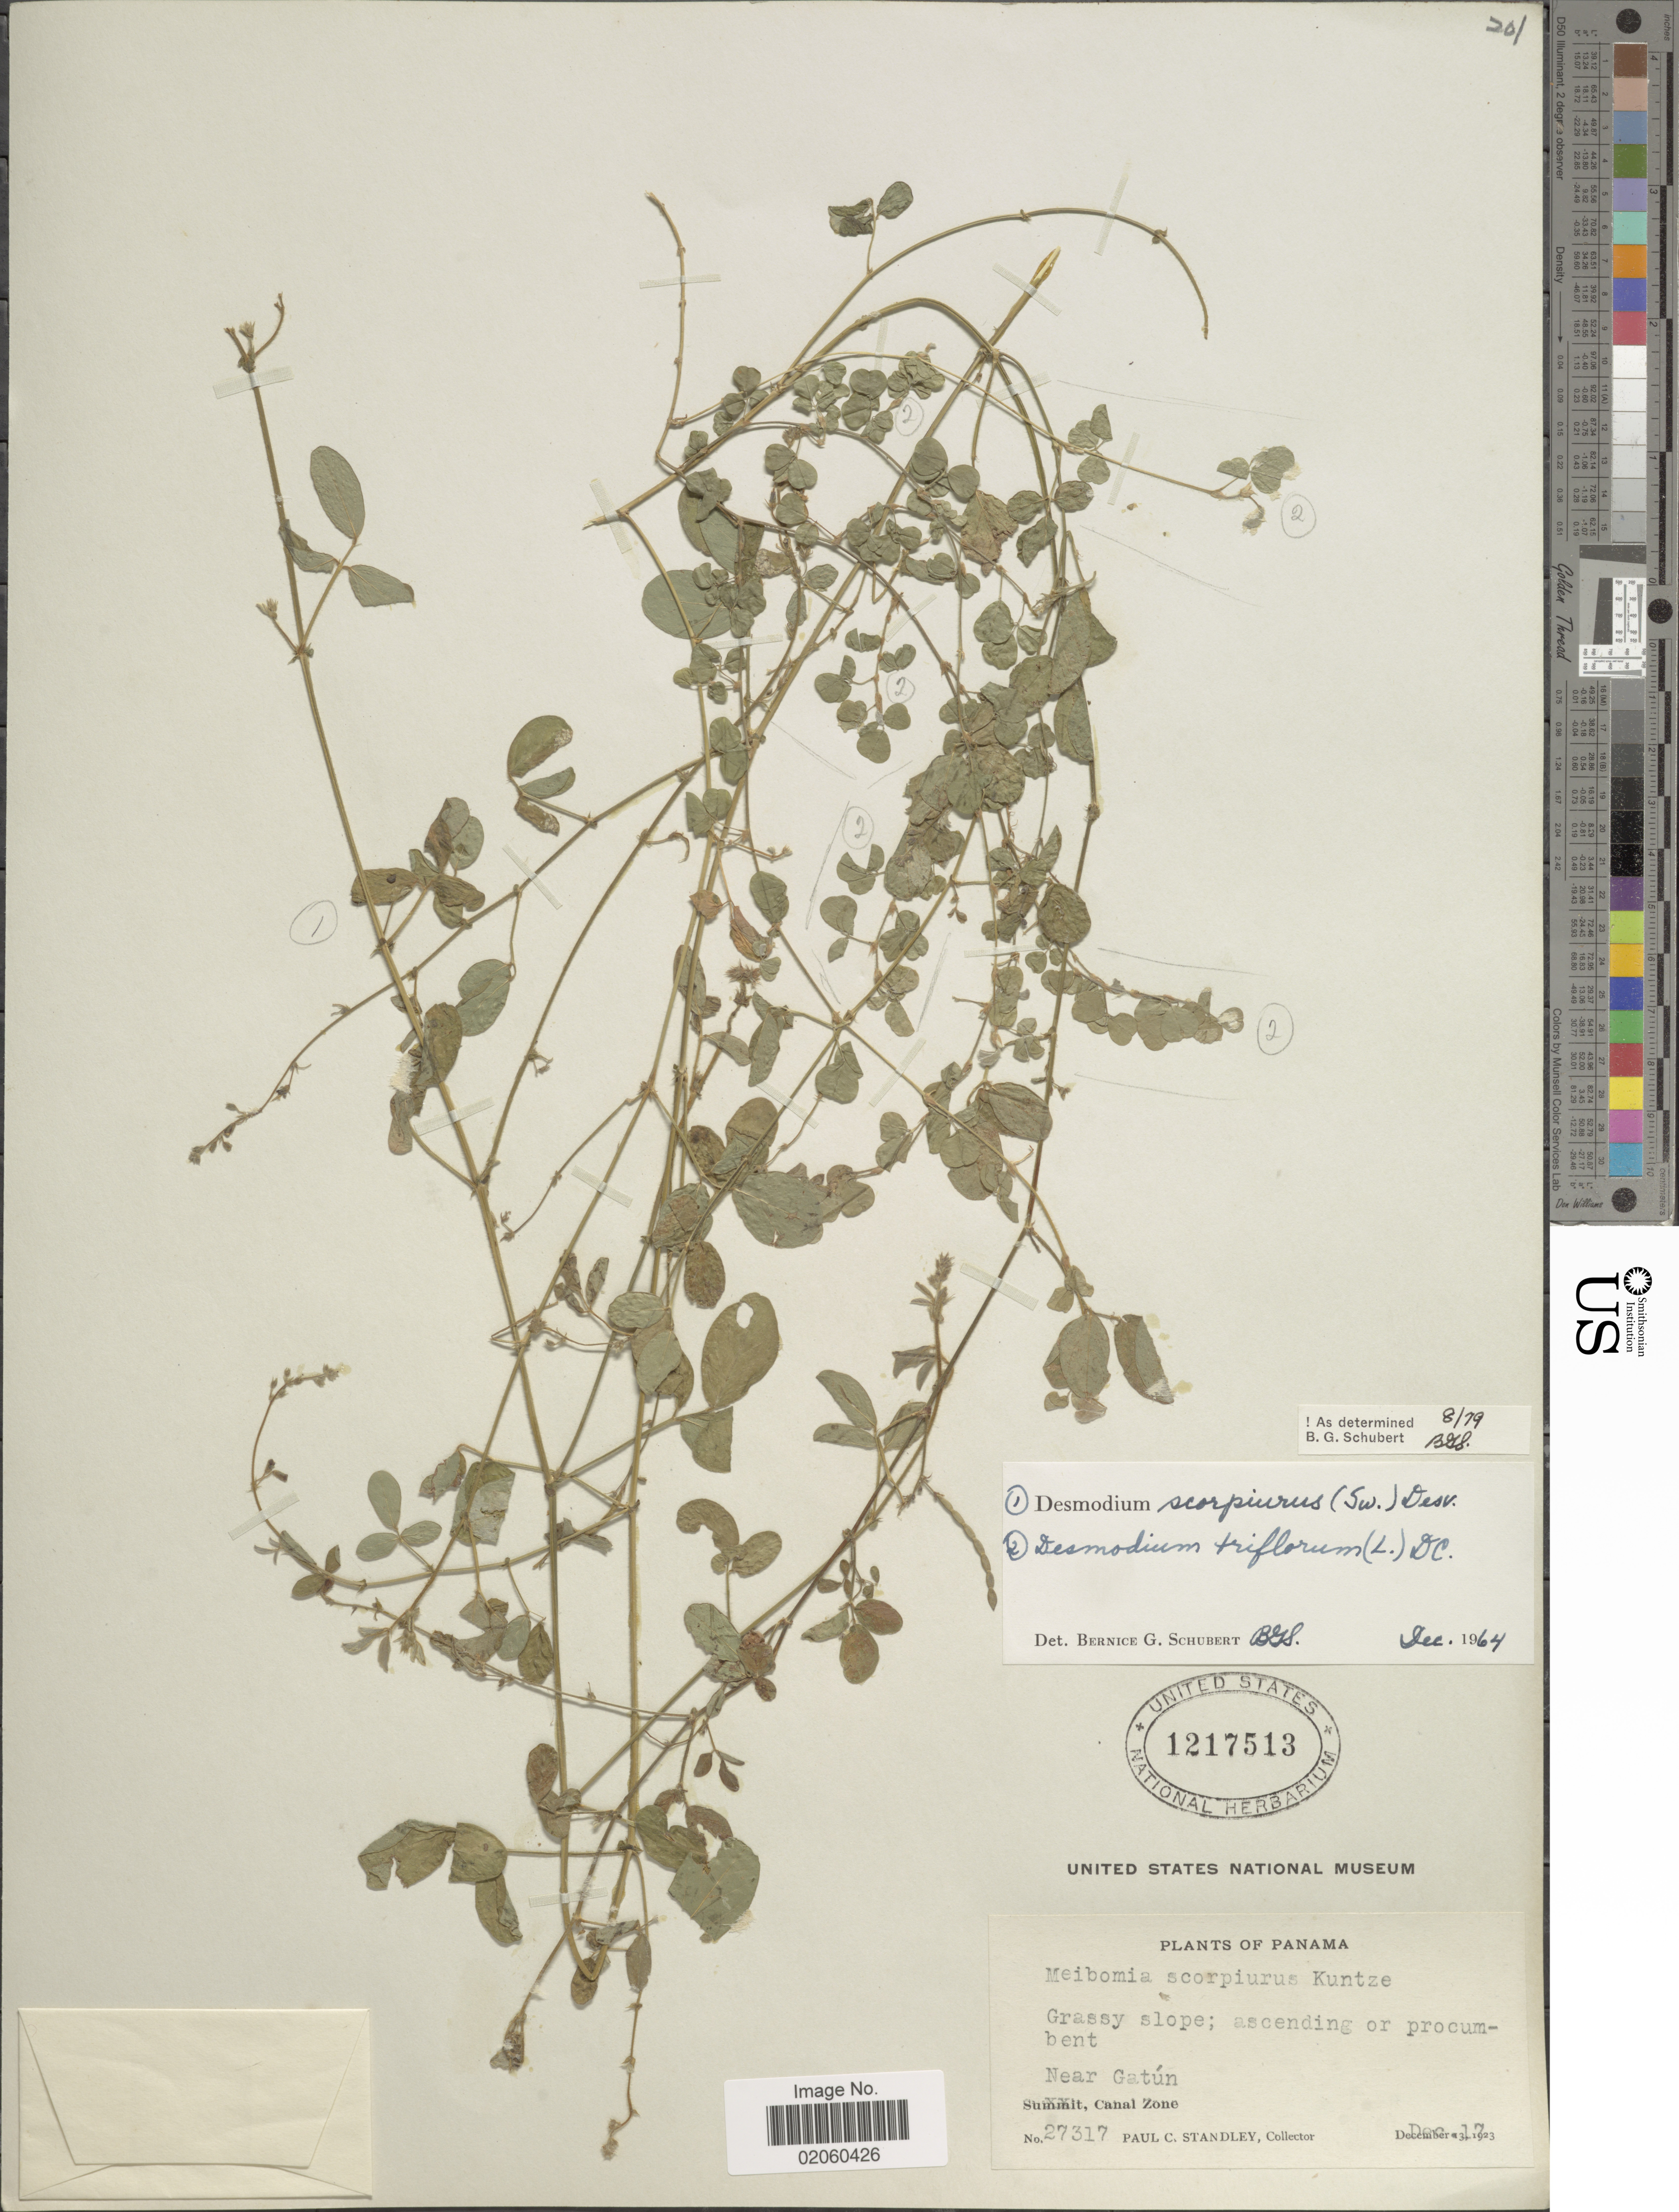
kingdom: Plantae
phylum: Tracheophyta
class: Magnoliopsida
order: Fabales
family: Fabaceae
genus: Desmodium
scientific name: Desmodium scorpiurus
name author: (Sw.) Desv. ex DC.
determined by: Schubert, Bernice G.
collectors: P. C. Standley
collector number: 27317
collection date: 1923-12-17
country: Panama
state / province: Colón / Panamá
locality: Near Gatun, Summit, Canal Zone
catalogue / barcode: US 1217513